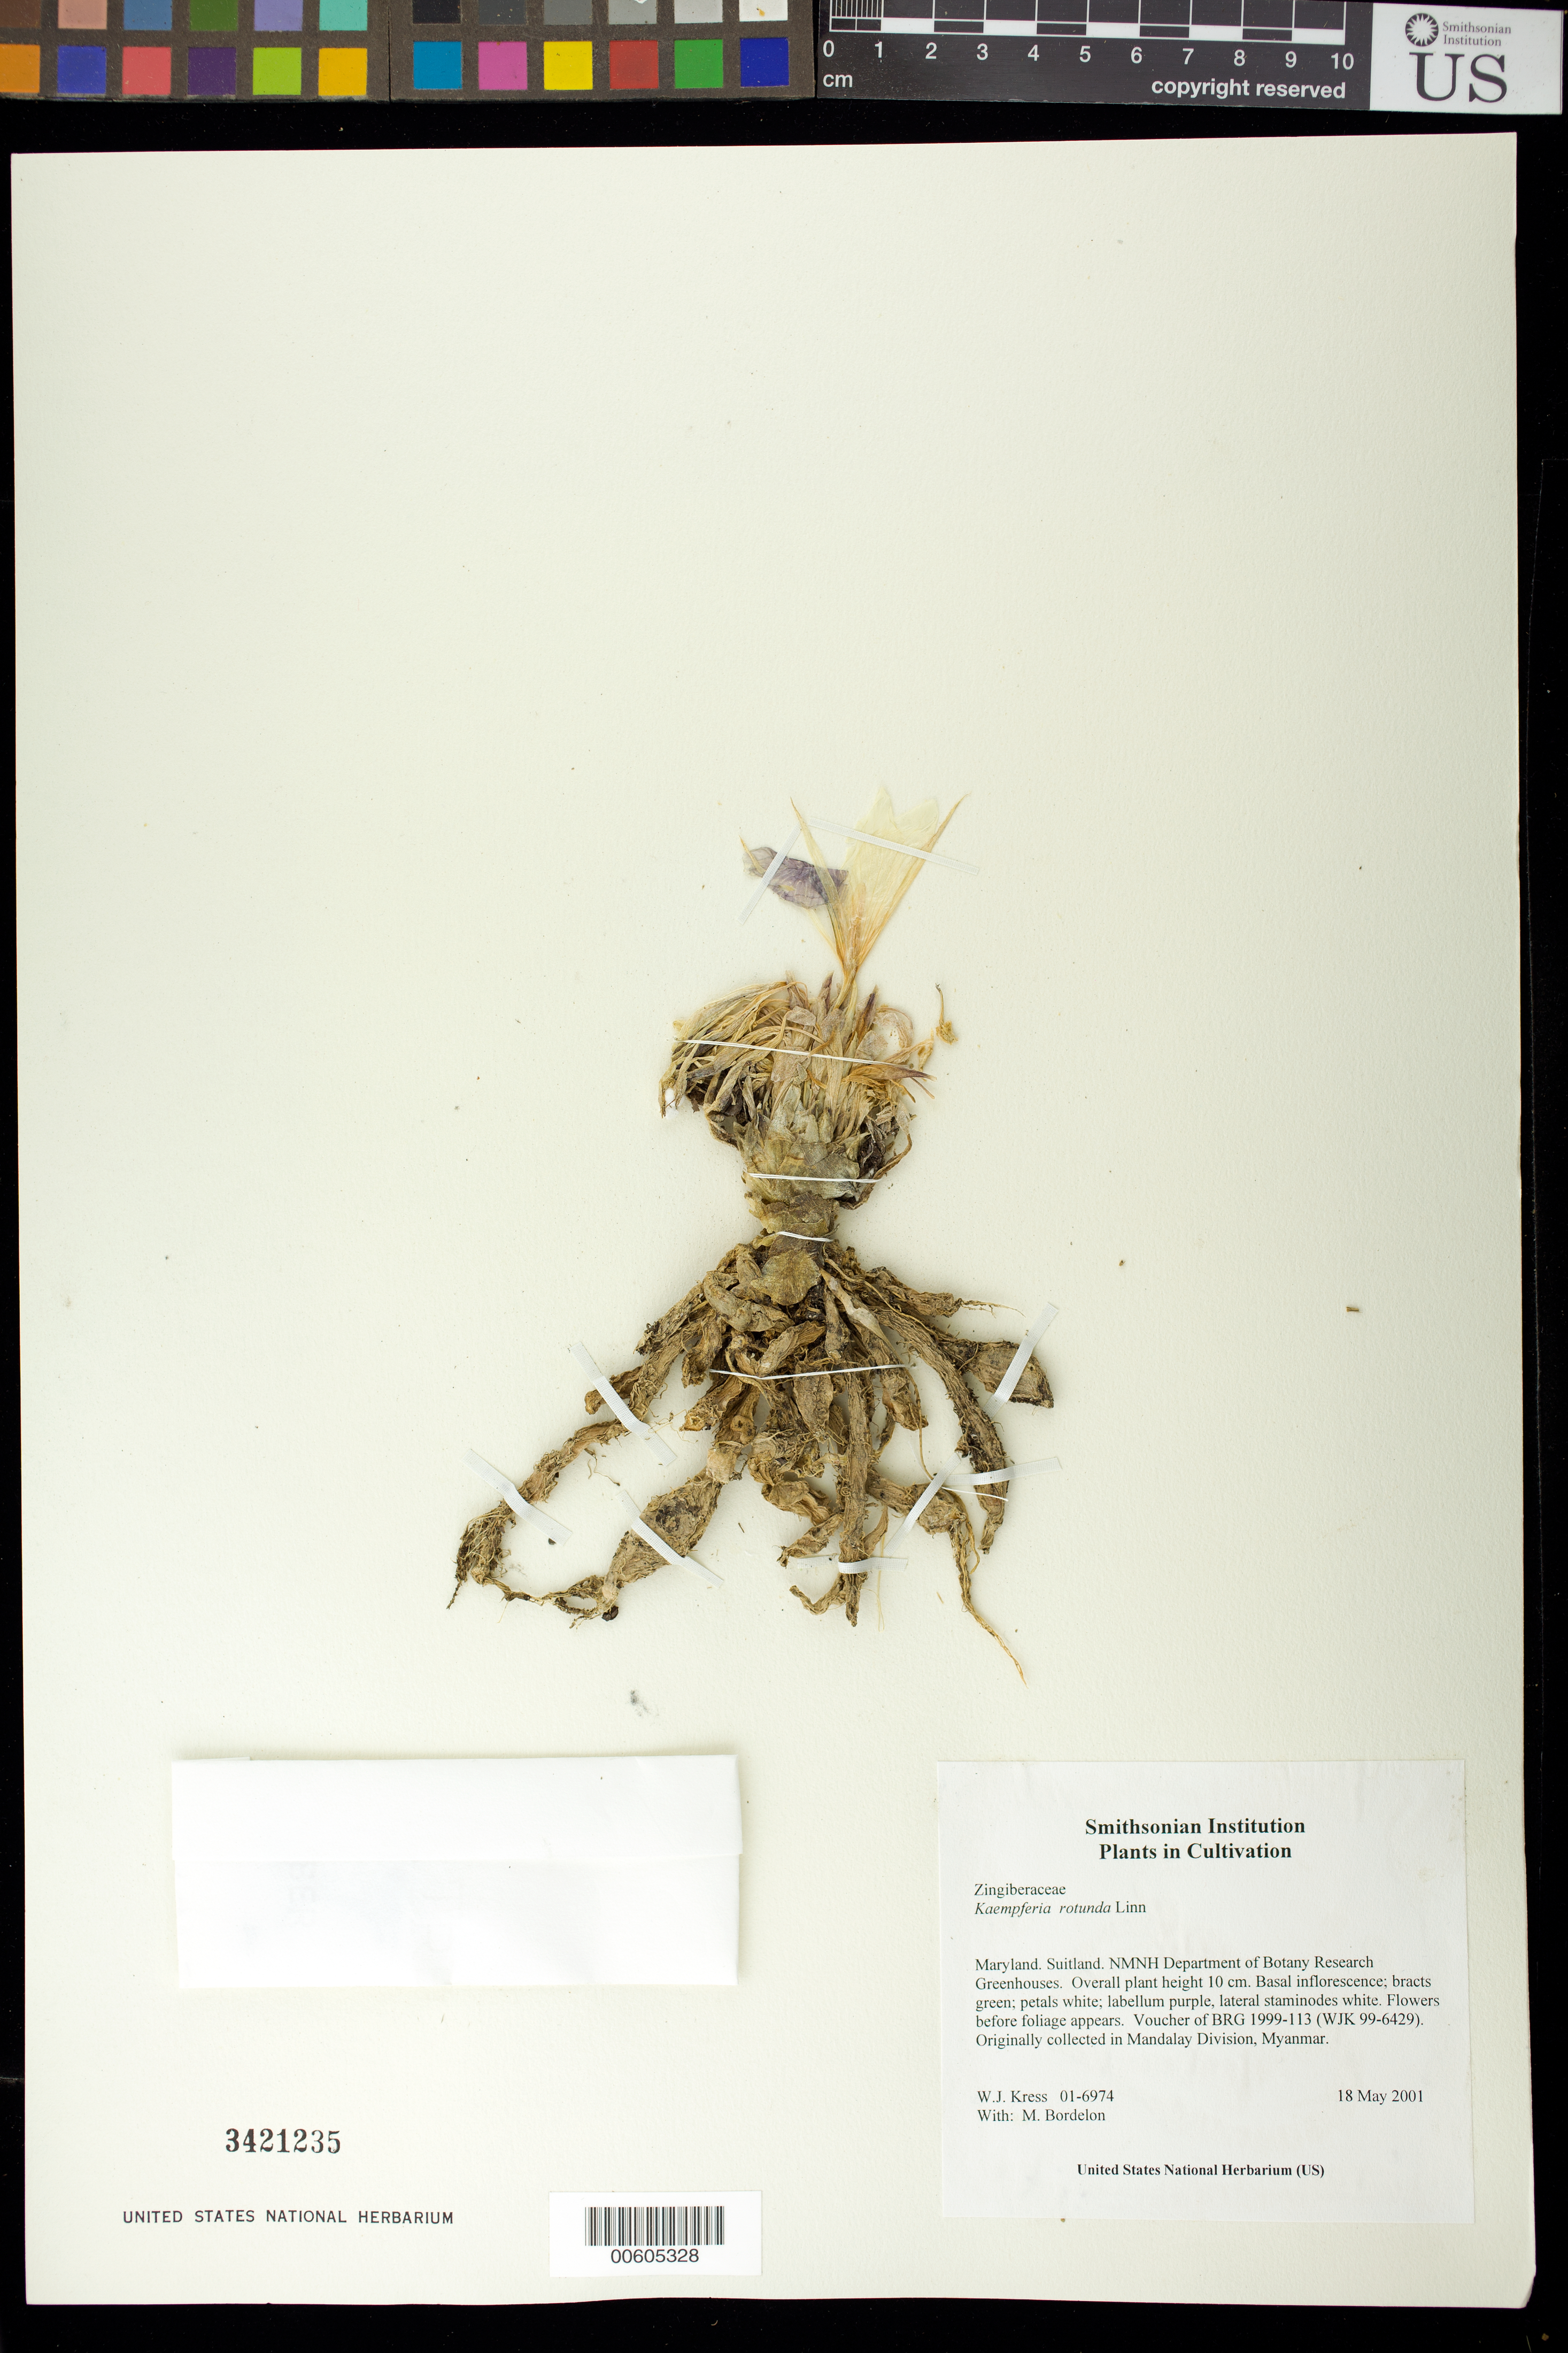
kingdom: Plantae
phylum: Tracheophyta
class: Liliopsida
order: Zingiberales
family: Zingiberaceae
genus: Kaempferia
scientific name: Kaempferia rotunda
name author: L.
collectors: W. J. Kress & M. Bordelon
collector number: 01-6974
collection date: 2001-05-18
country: United States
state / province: Maryland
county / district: Prince George's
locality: NMNH Botany Research Greenhouses. Suitland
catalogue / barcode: US 3421235